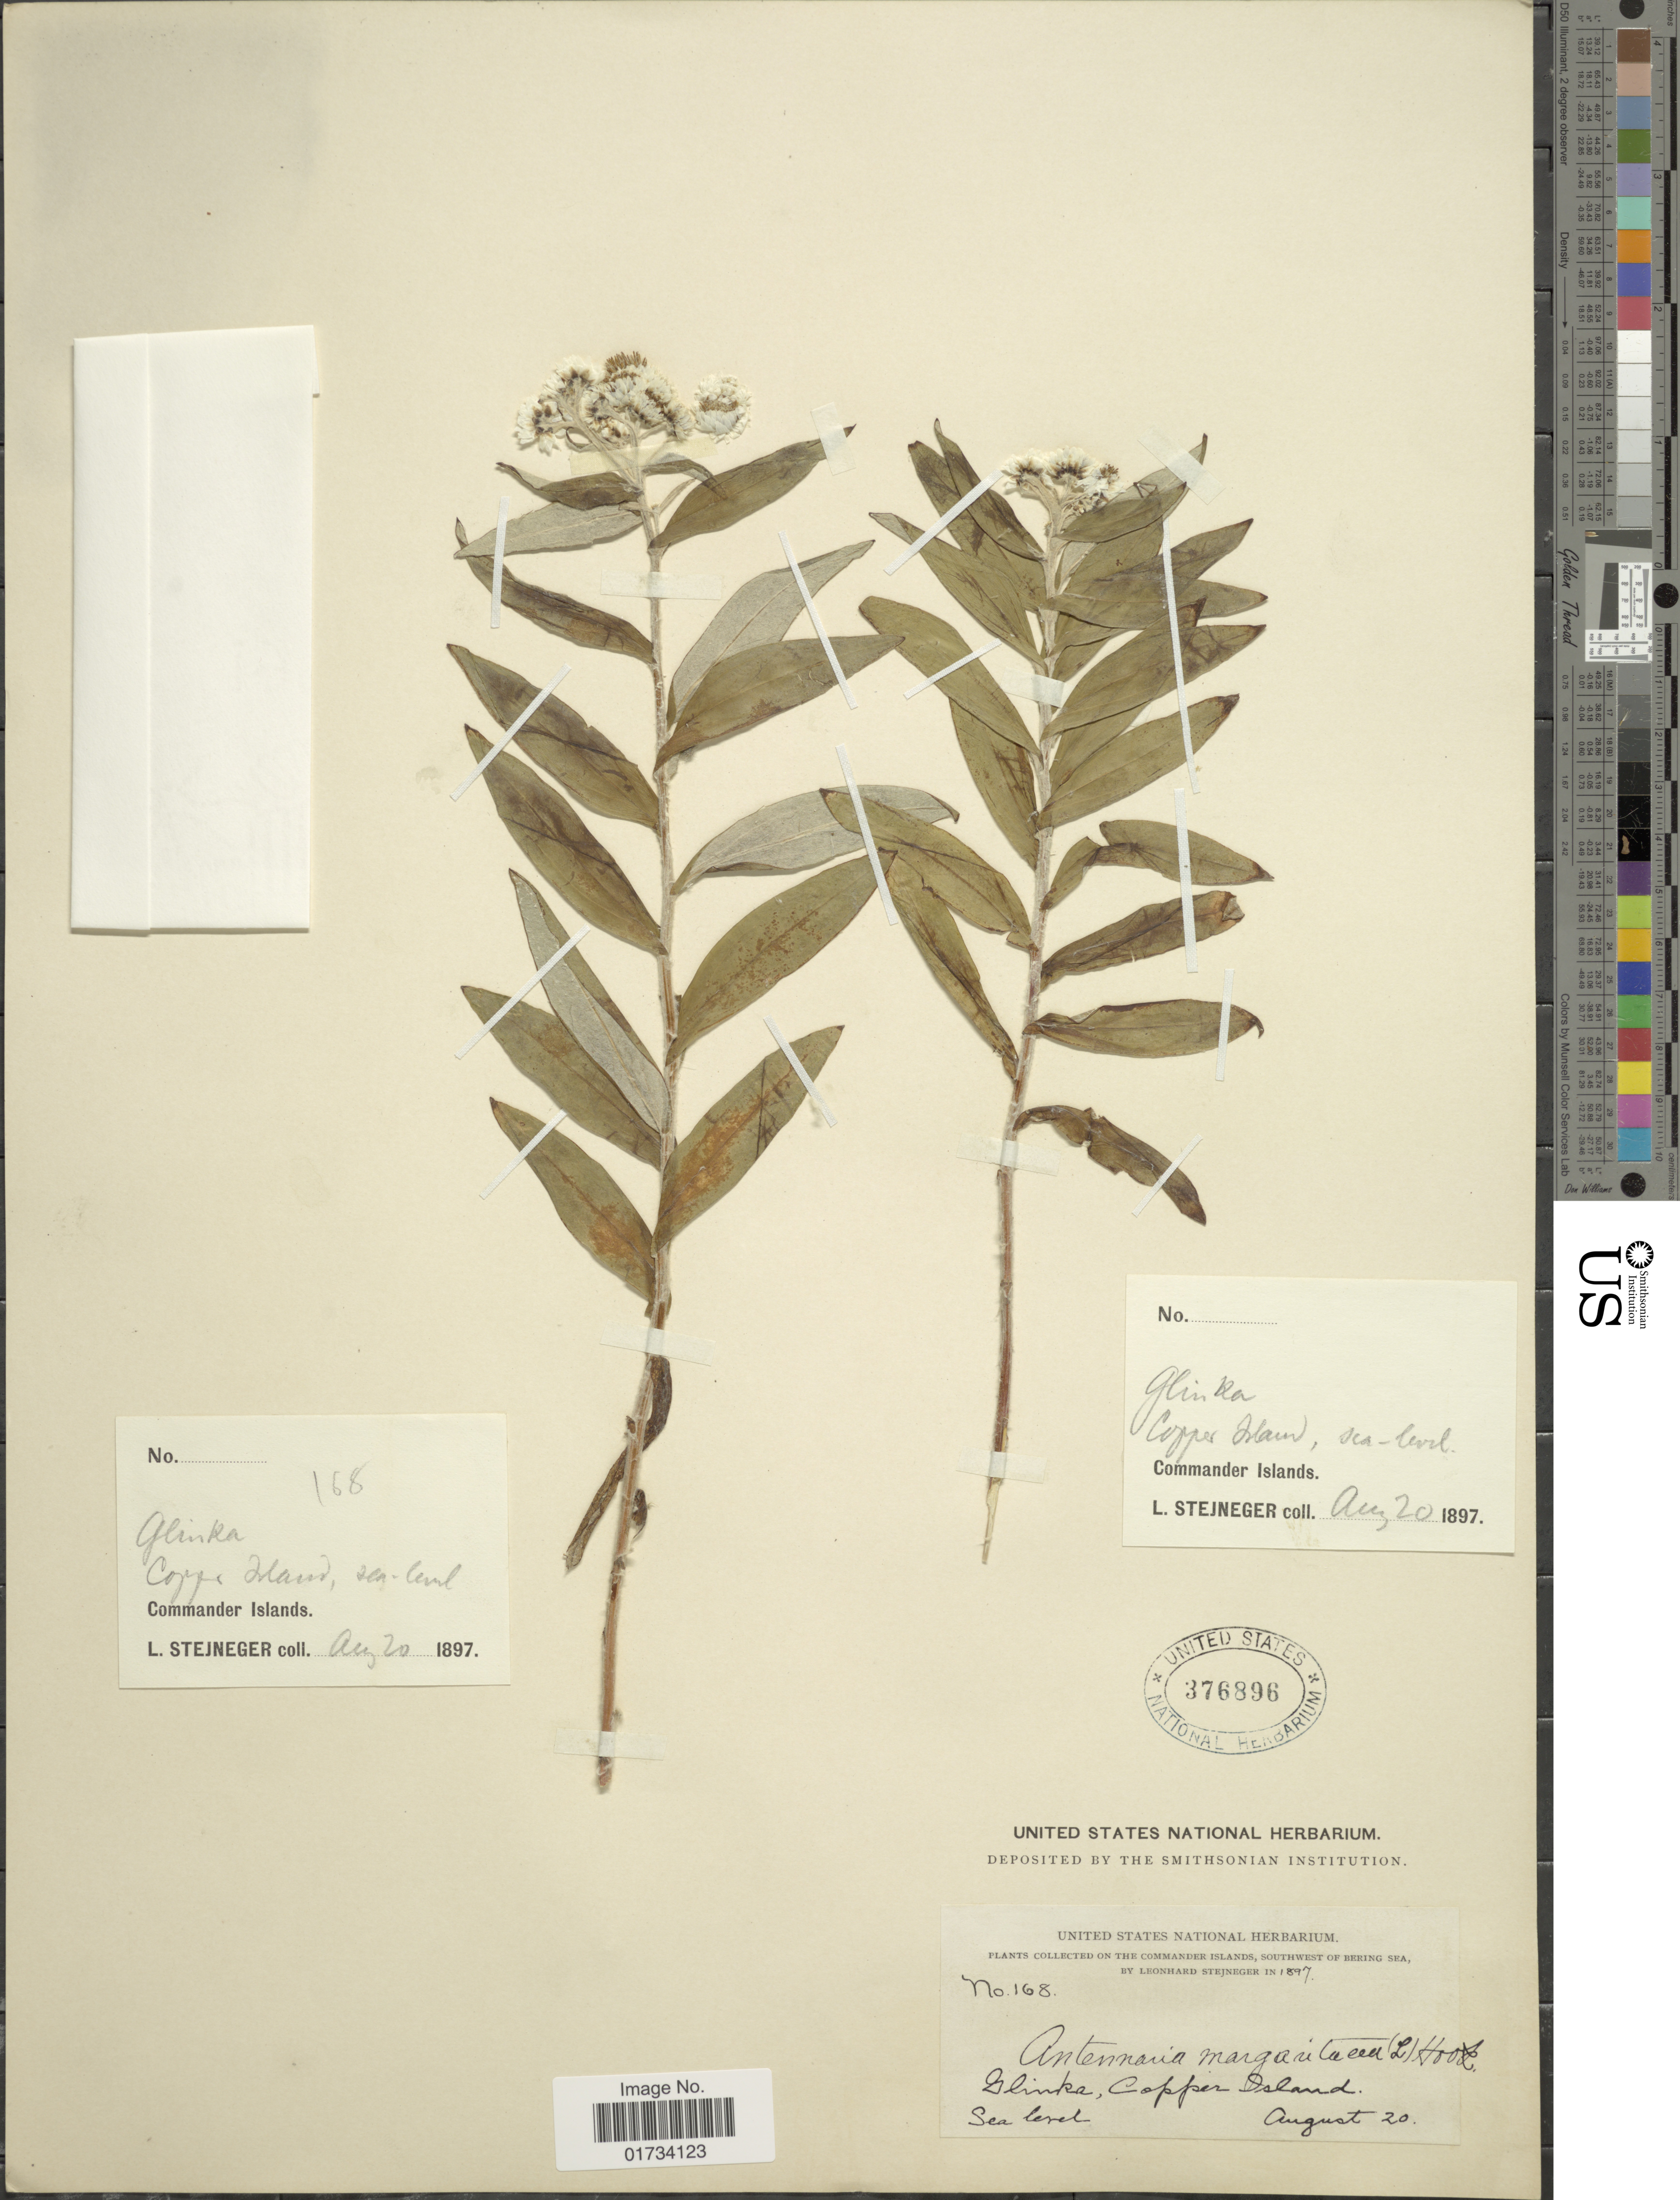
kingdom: Plantae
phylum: Tracheophyta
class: Magnoliopsida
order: Asterales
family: Asteraceae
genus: Anaphalis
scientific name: Anaphalis margaritacea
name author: (L.) Benth. & Hook. f.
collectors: L. Stejneger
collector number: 168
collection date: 1897-08-20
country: Russian Federation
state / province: Kamchatka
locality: Commander Islands, Southwest of Bering see, Glinka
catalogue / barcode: US 376896